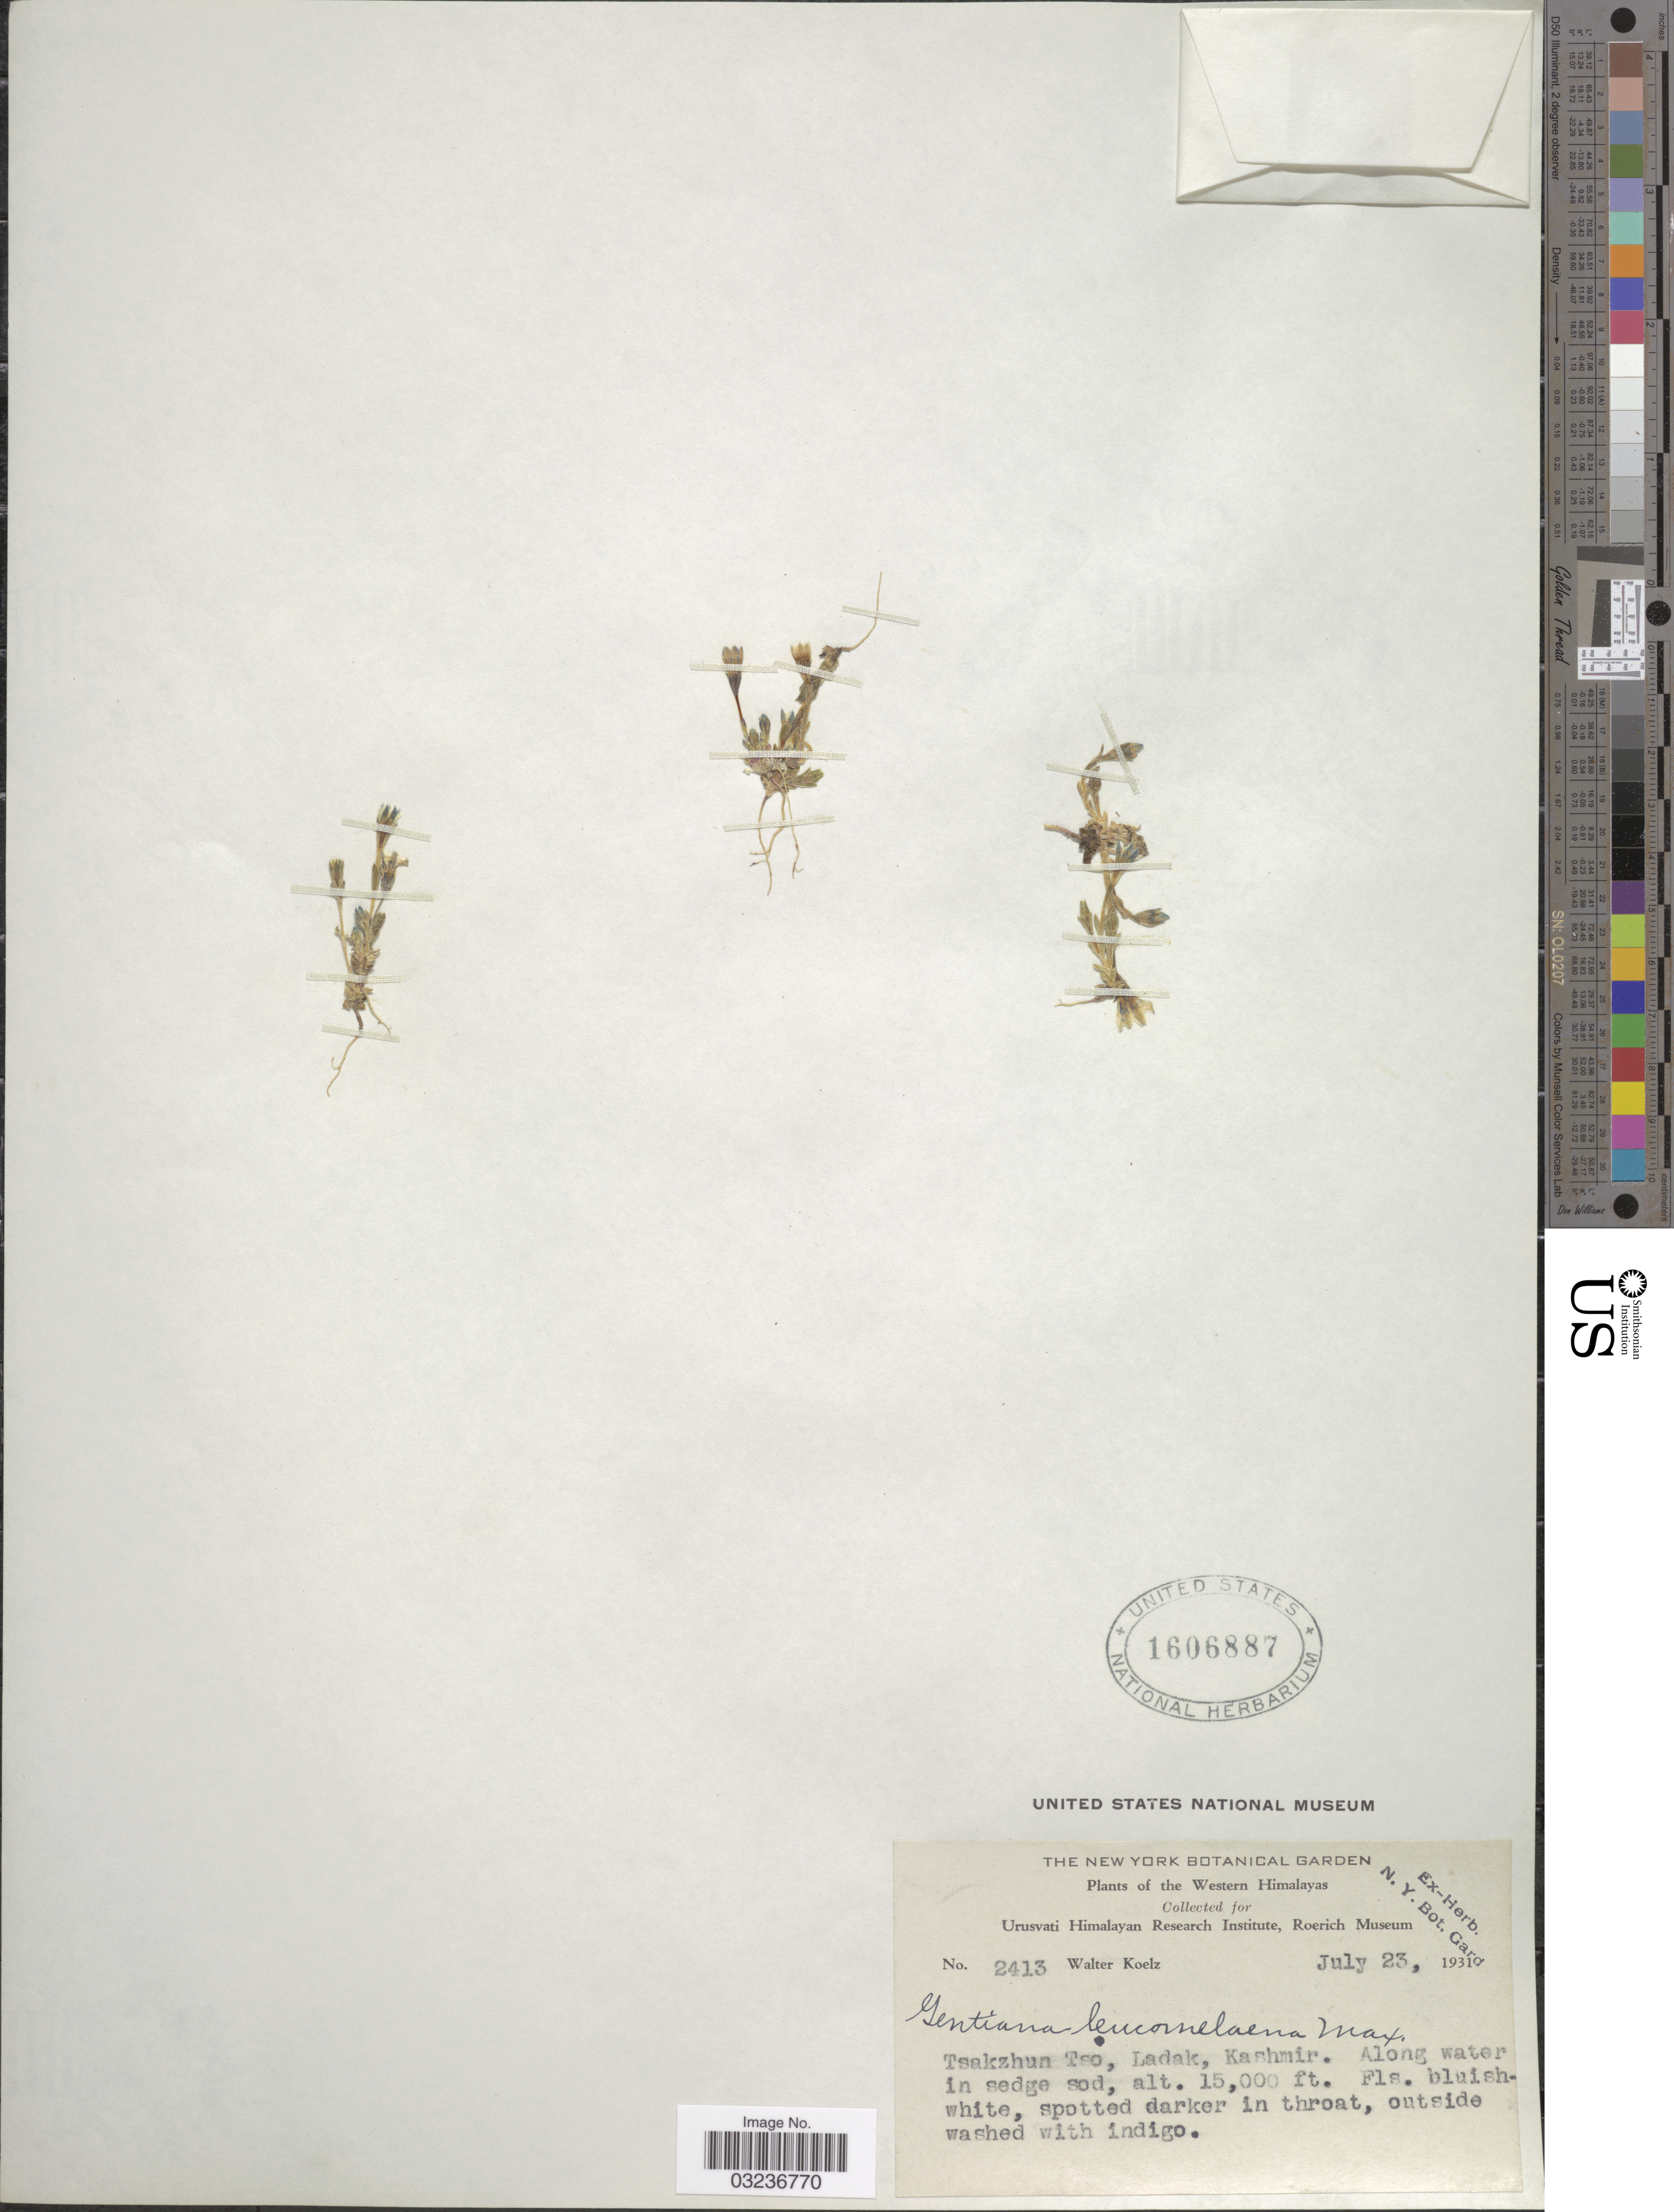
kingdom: Plantae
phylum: Tracheophyta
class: Magnoliopsida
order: Gentianales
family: Gentianaceae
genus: Gentiana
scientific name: Gentiana leucomelaena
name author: Maxim.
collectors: W. N. Koelz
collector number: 2413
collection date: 1931-07-23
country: India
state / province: Ladakh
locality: The Western Himalayas, Tsakzhun Tso, Ladak, Kashmir.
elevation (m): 4572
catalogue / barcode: US 1606887